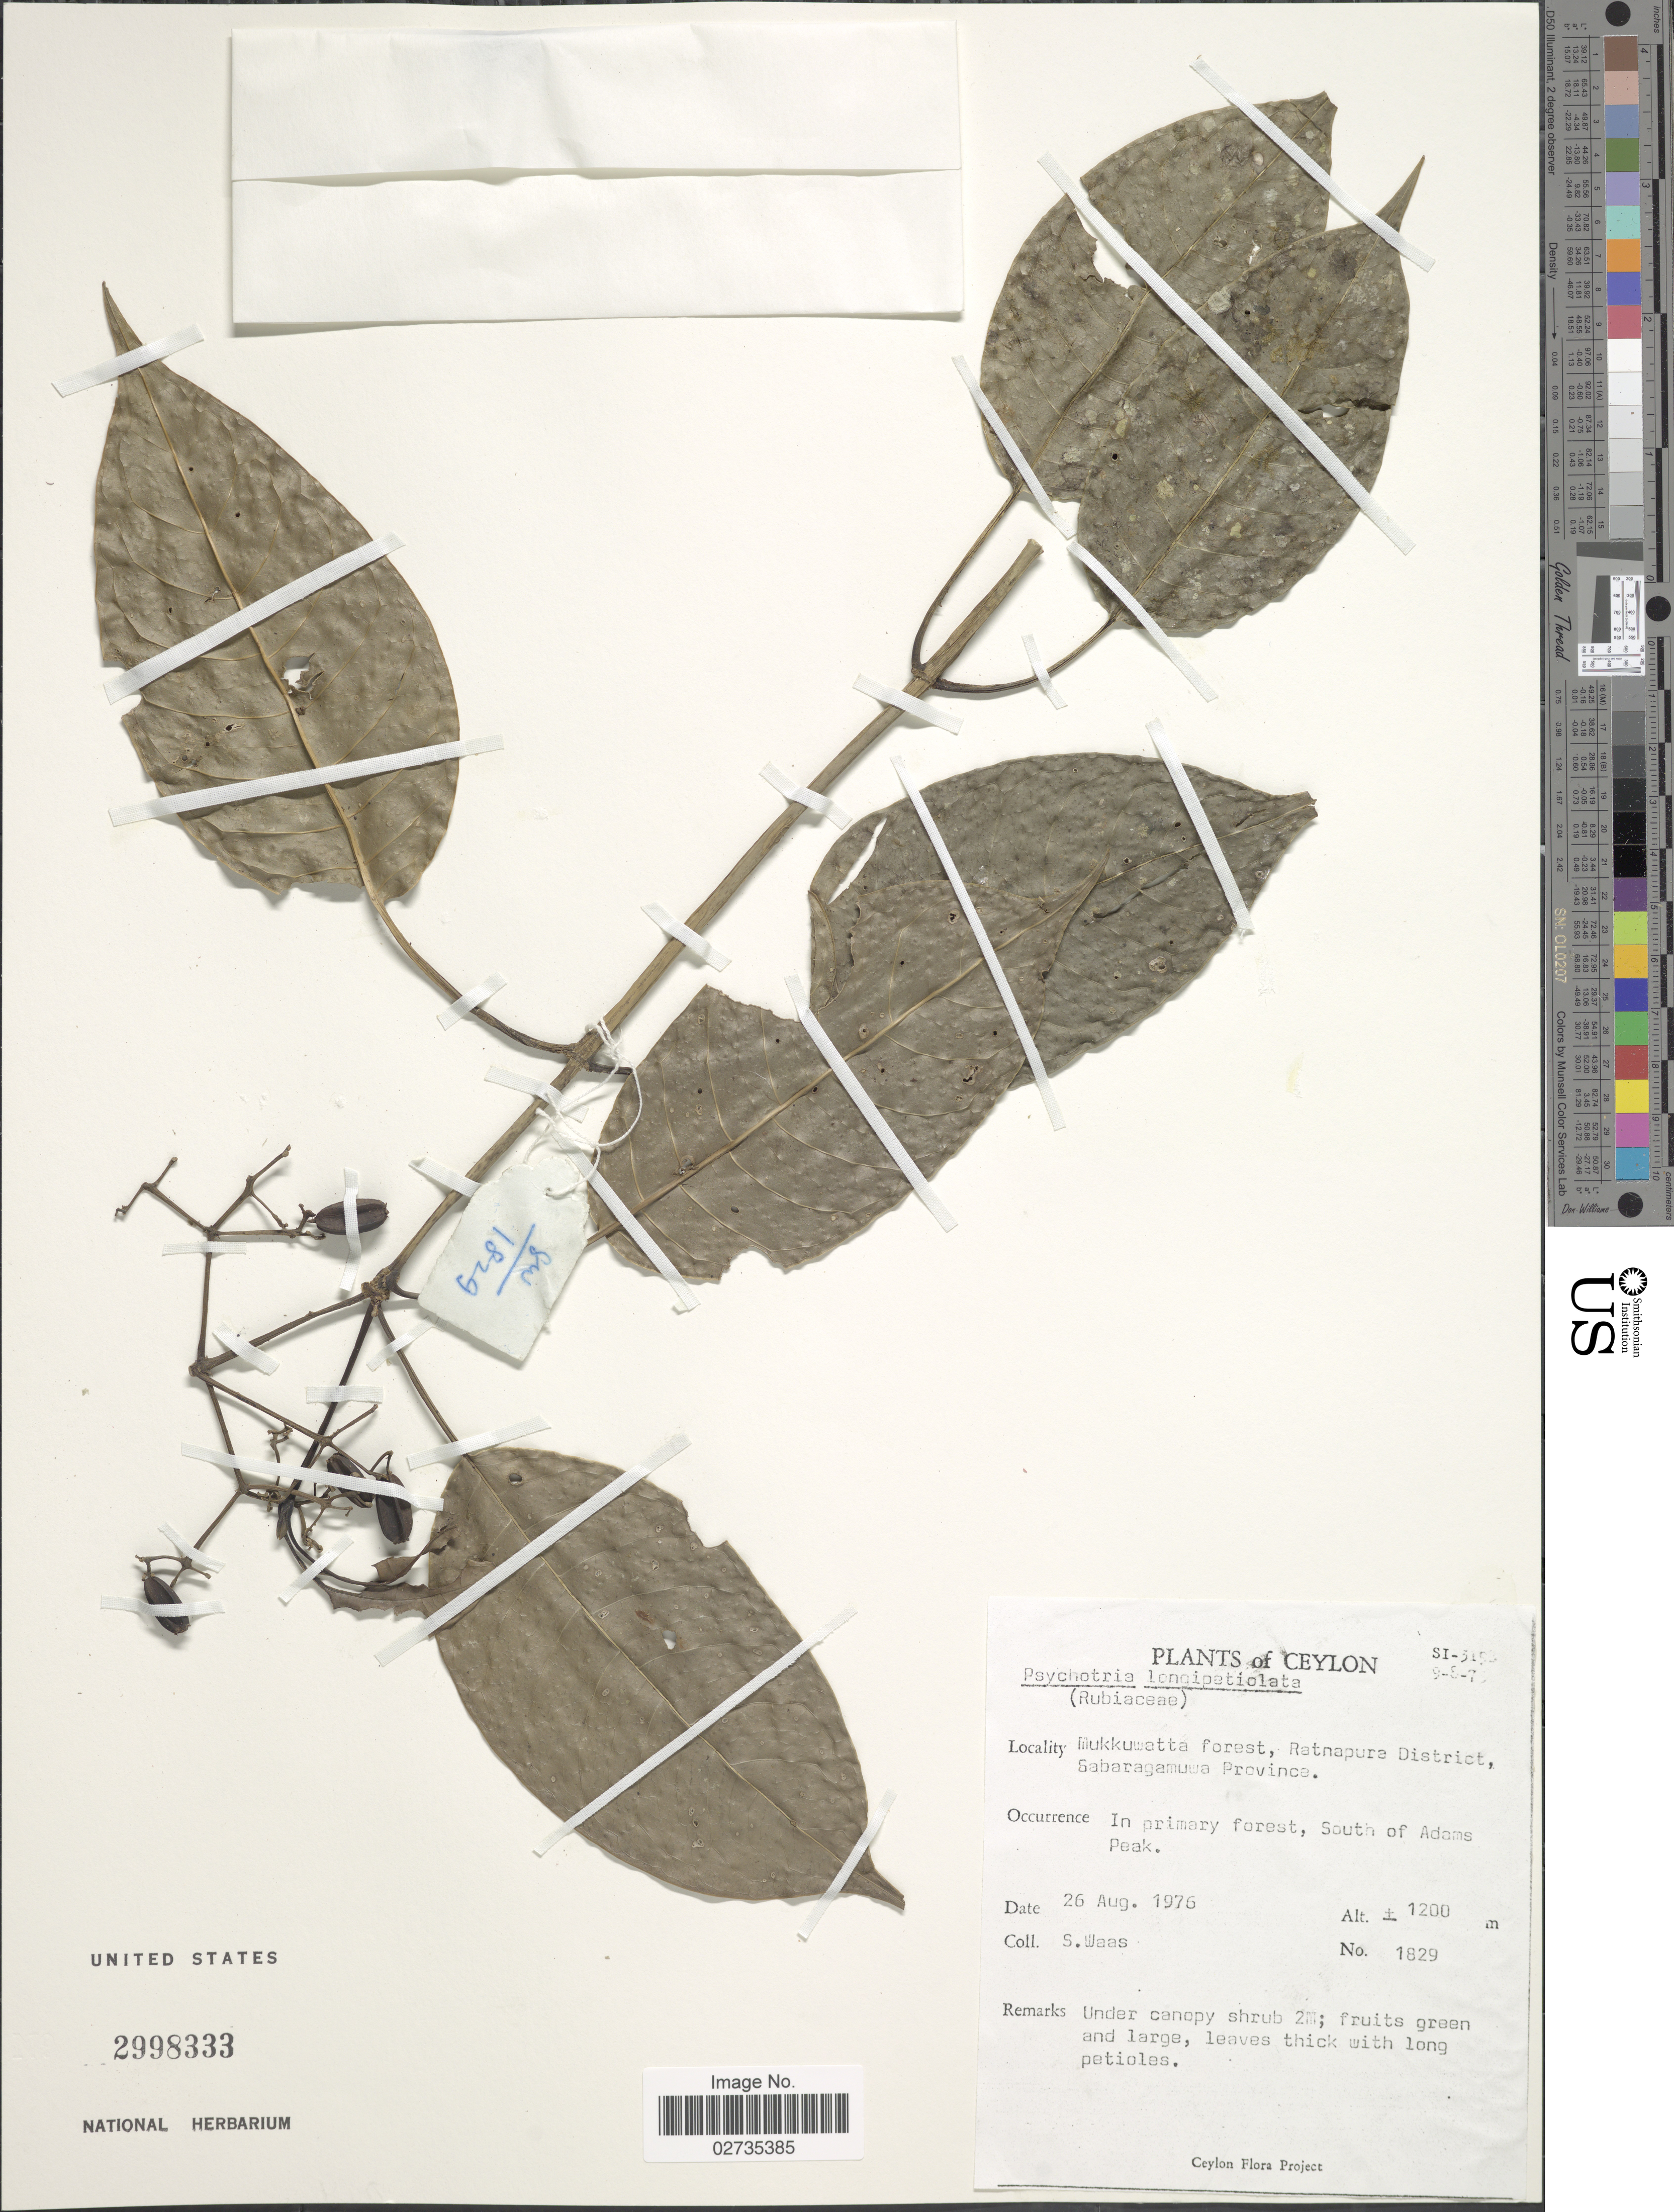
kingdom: Plantae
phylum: Tracheophyta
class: Magnoliopsida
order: Gentianales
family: Rubiaceae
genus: Psychotria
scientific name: Psychotria longipetiolata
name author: Thwaites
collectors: S. Waas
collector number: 1829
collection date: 1976-08-26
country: Sri Lanka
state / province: Sabaragamuwa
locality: Ceylon. Mukkuwetta forest, Ratnapura District. South of Adams Peak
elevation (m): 1200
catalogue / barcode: US 2998333